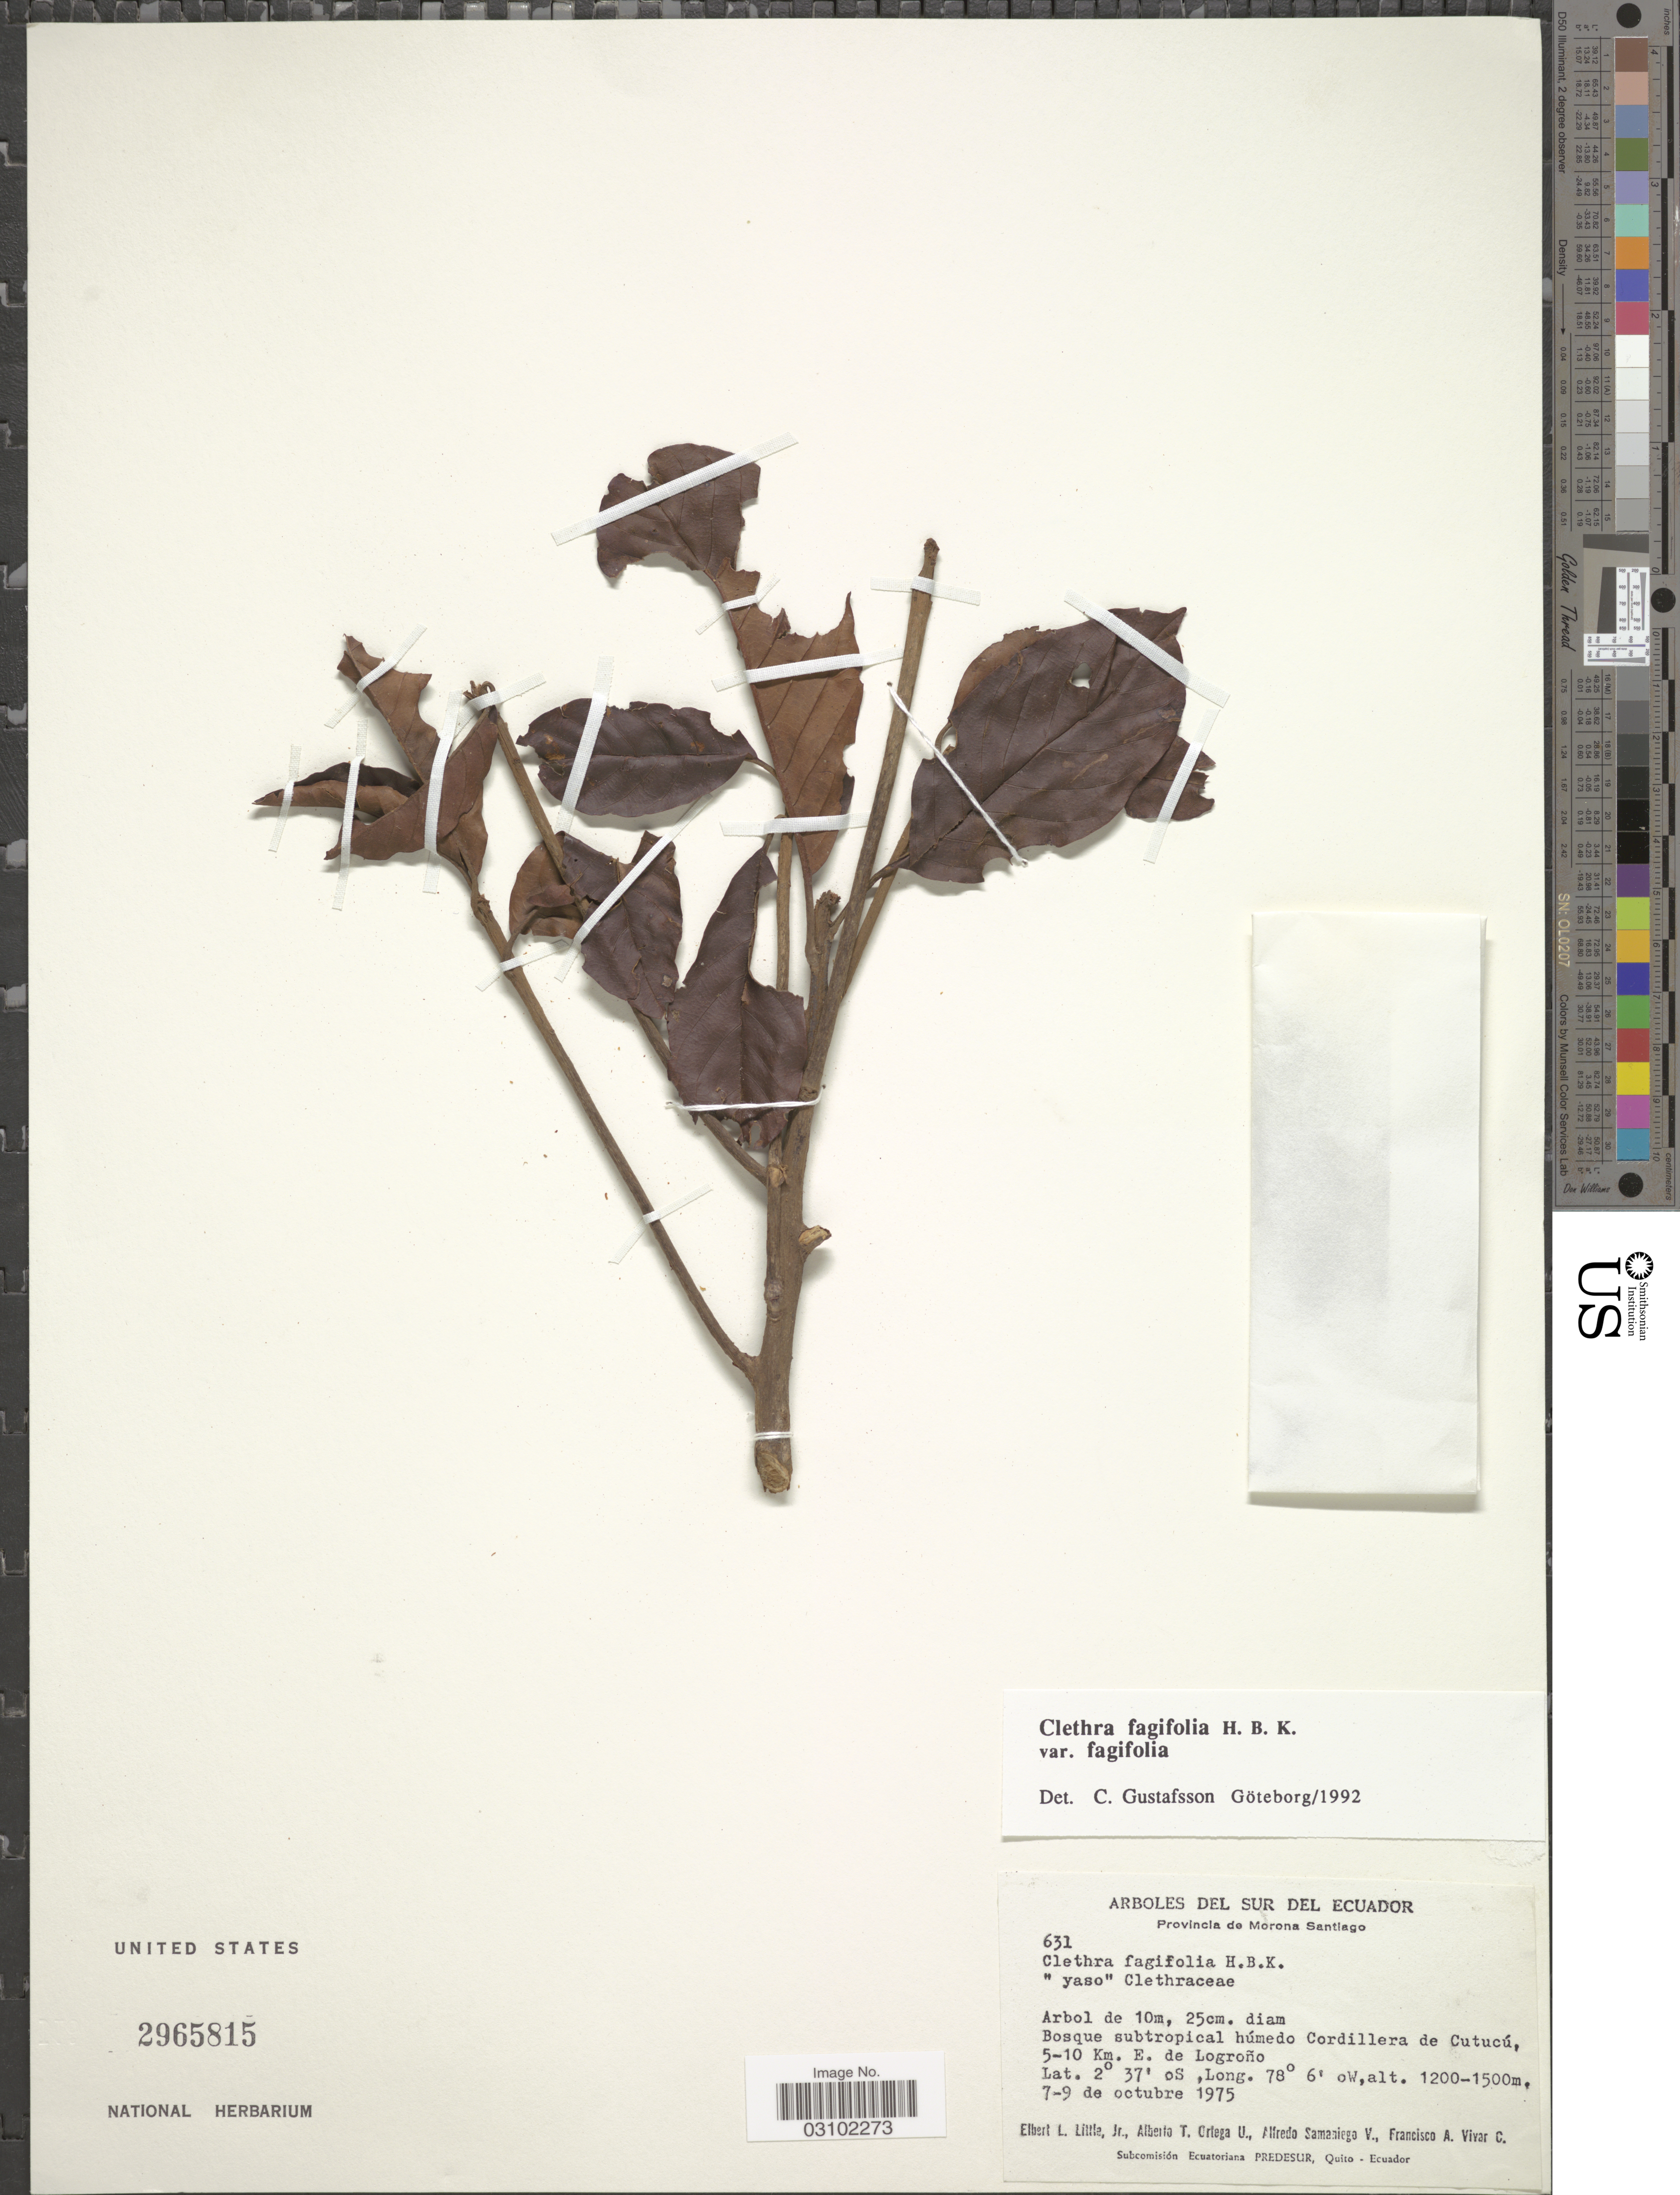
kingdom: Plantae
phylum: Tracheophyta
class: Magnoliopsida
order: Ericales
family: Clethraceae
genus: Clethra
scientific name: Clethra fagifolia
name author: Kunth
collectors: E. L. Little, A. T. Ortega U., A. V. Samaniego & F. A. Vivar C.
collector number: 631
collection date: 1975-10-07/1975-10-09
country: Ecuador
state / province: Morona-Santiago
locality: Bosque subtropical húmedo Cordillera de Cutucú, 5-10 Km. E. de Logroño.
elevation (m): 1200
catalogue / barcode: US 2965815